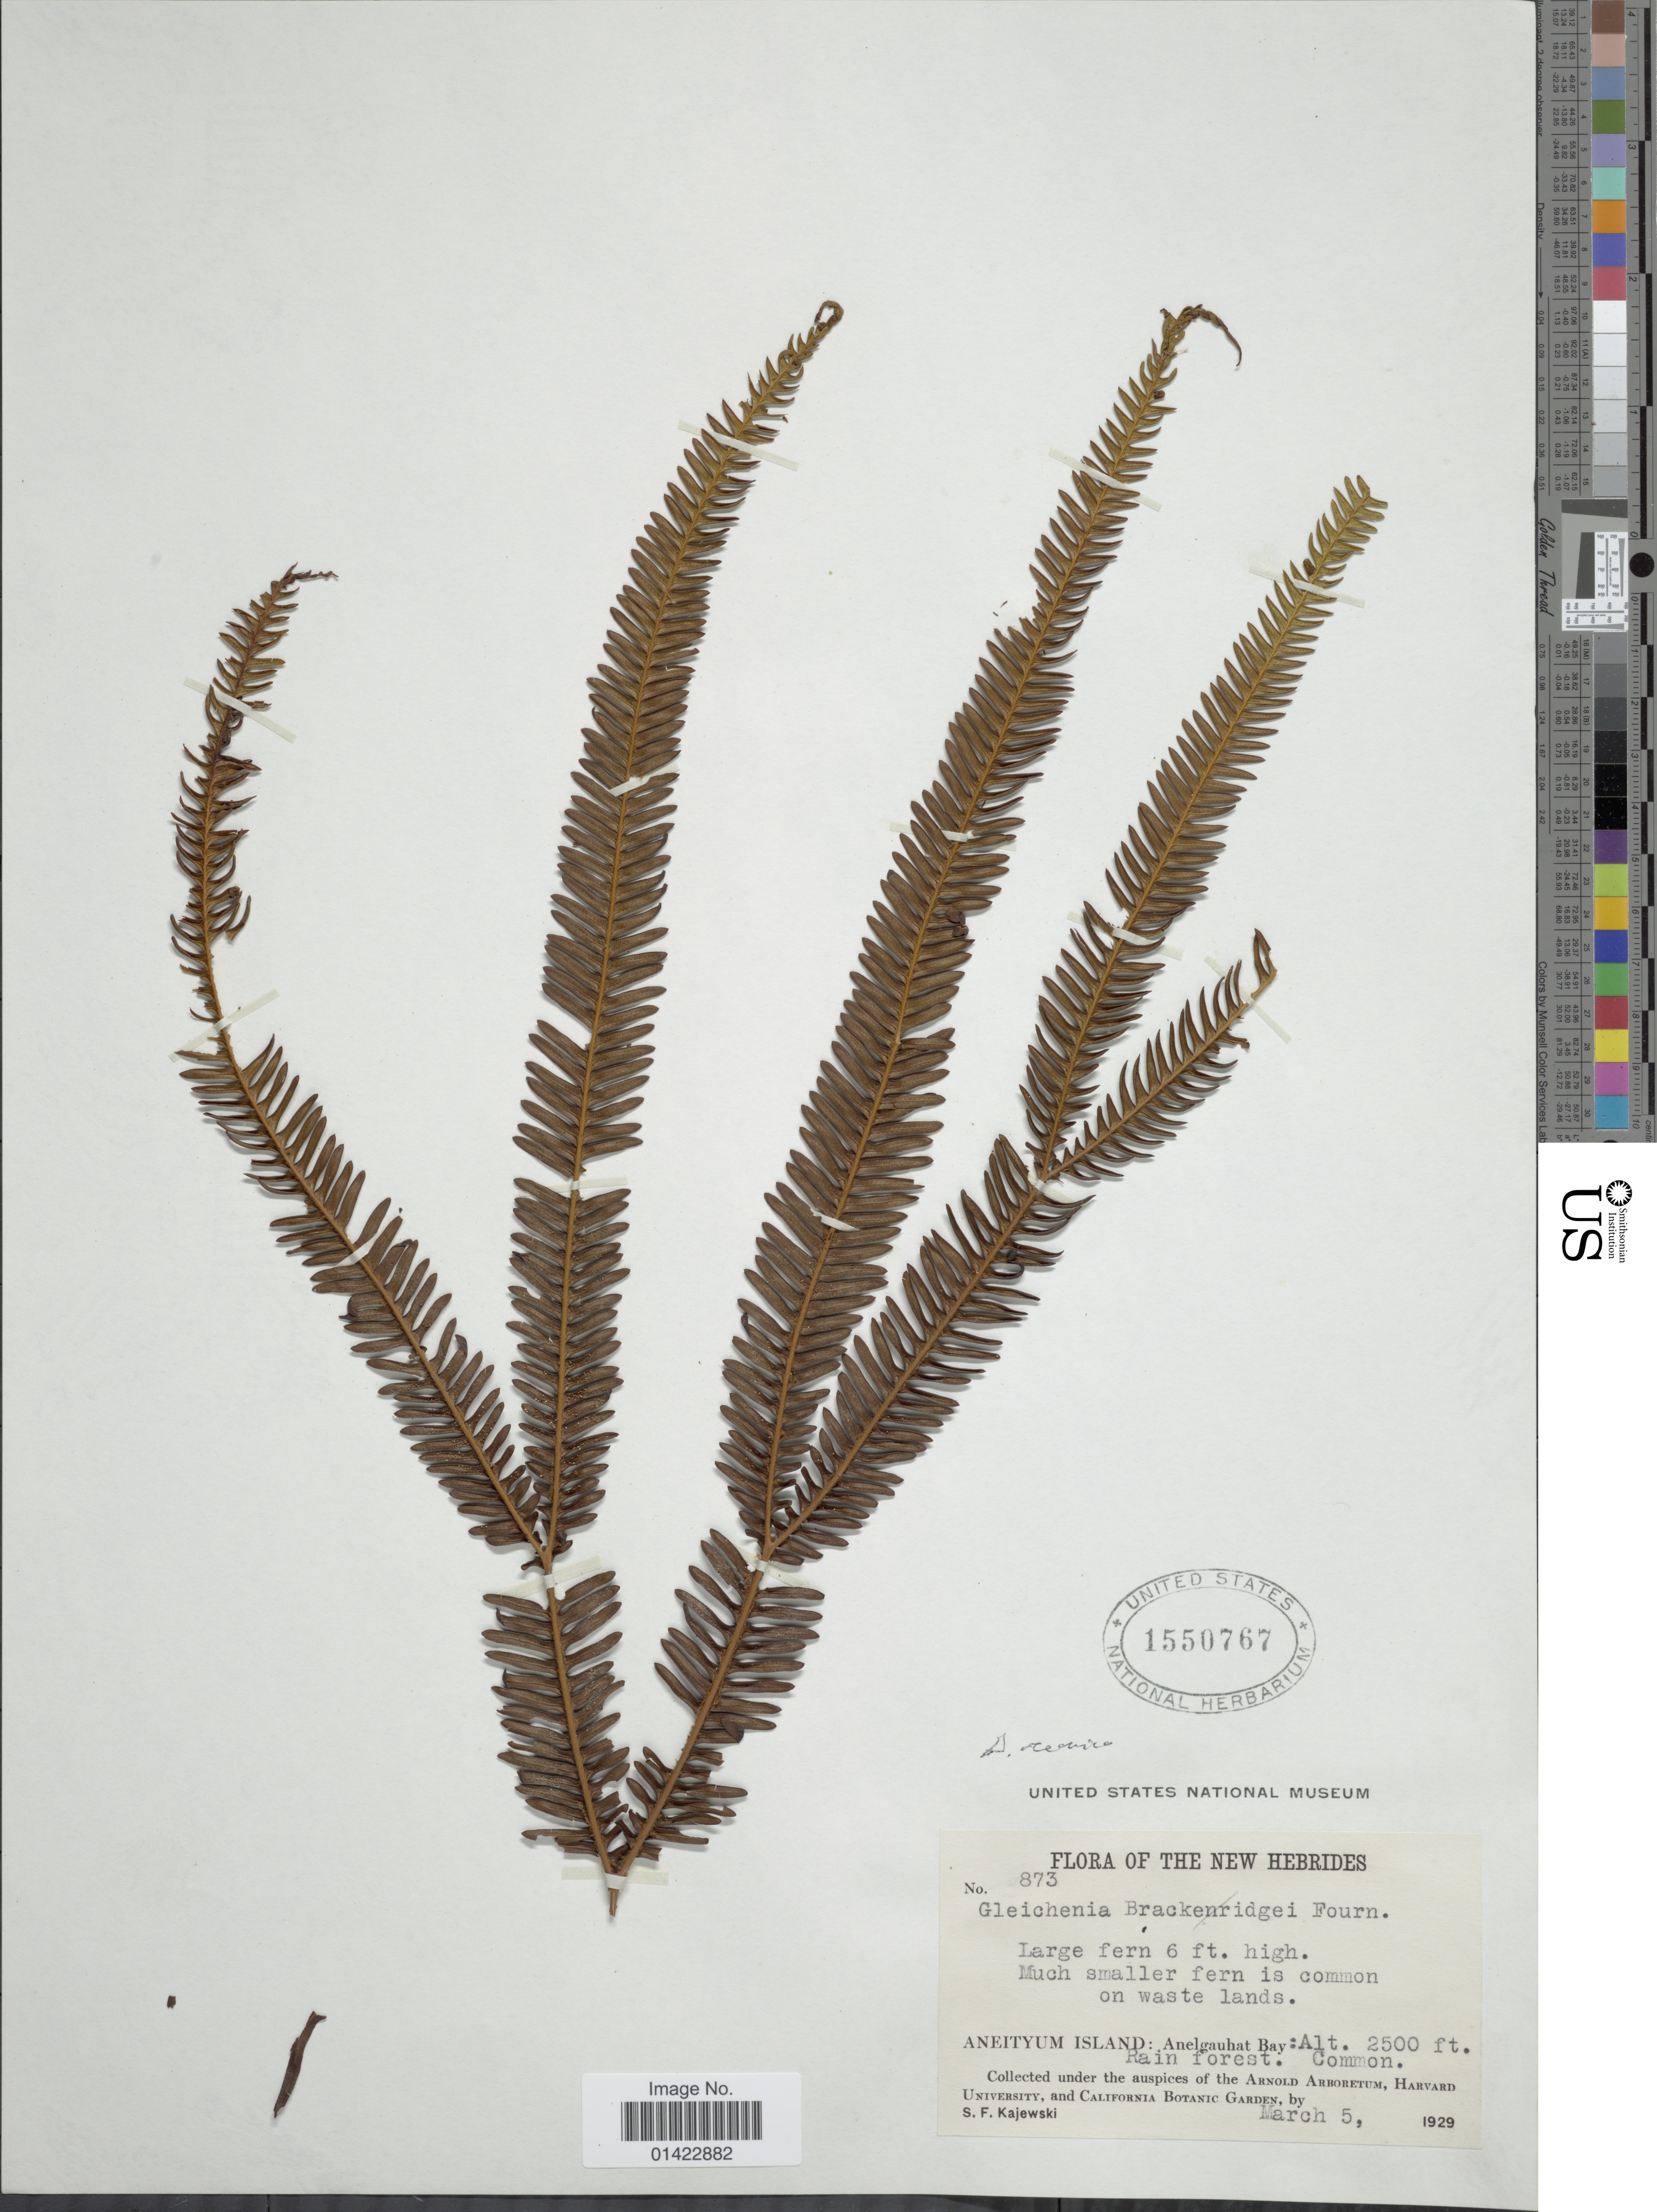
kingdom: Plantae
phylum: Tracheophyta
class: Polypodiopsida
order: Gleicheniales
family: Gleicheniaceae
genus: Sticherus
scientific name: Sticherus oceanicus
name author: (Kuhn) Ching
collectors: S. Kajewski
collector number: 873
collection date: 1929-03-05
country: Vanuatu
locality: New Hebrides. Aneityum Island: Anelgauhat Bay.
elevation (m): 762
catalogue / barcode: US 1550767